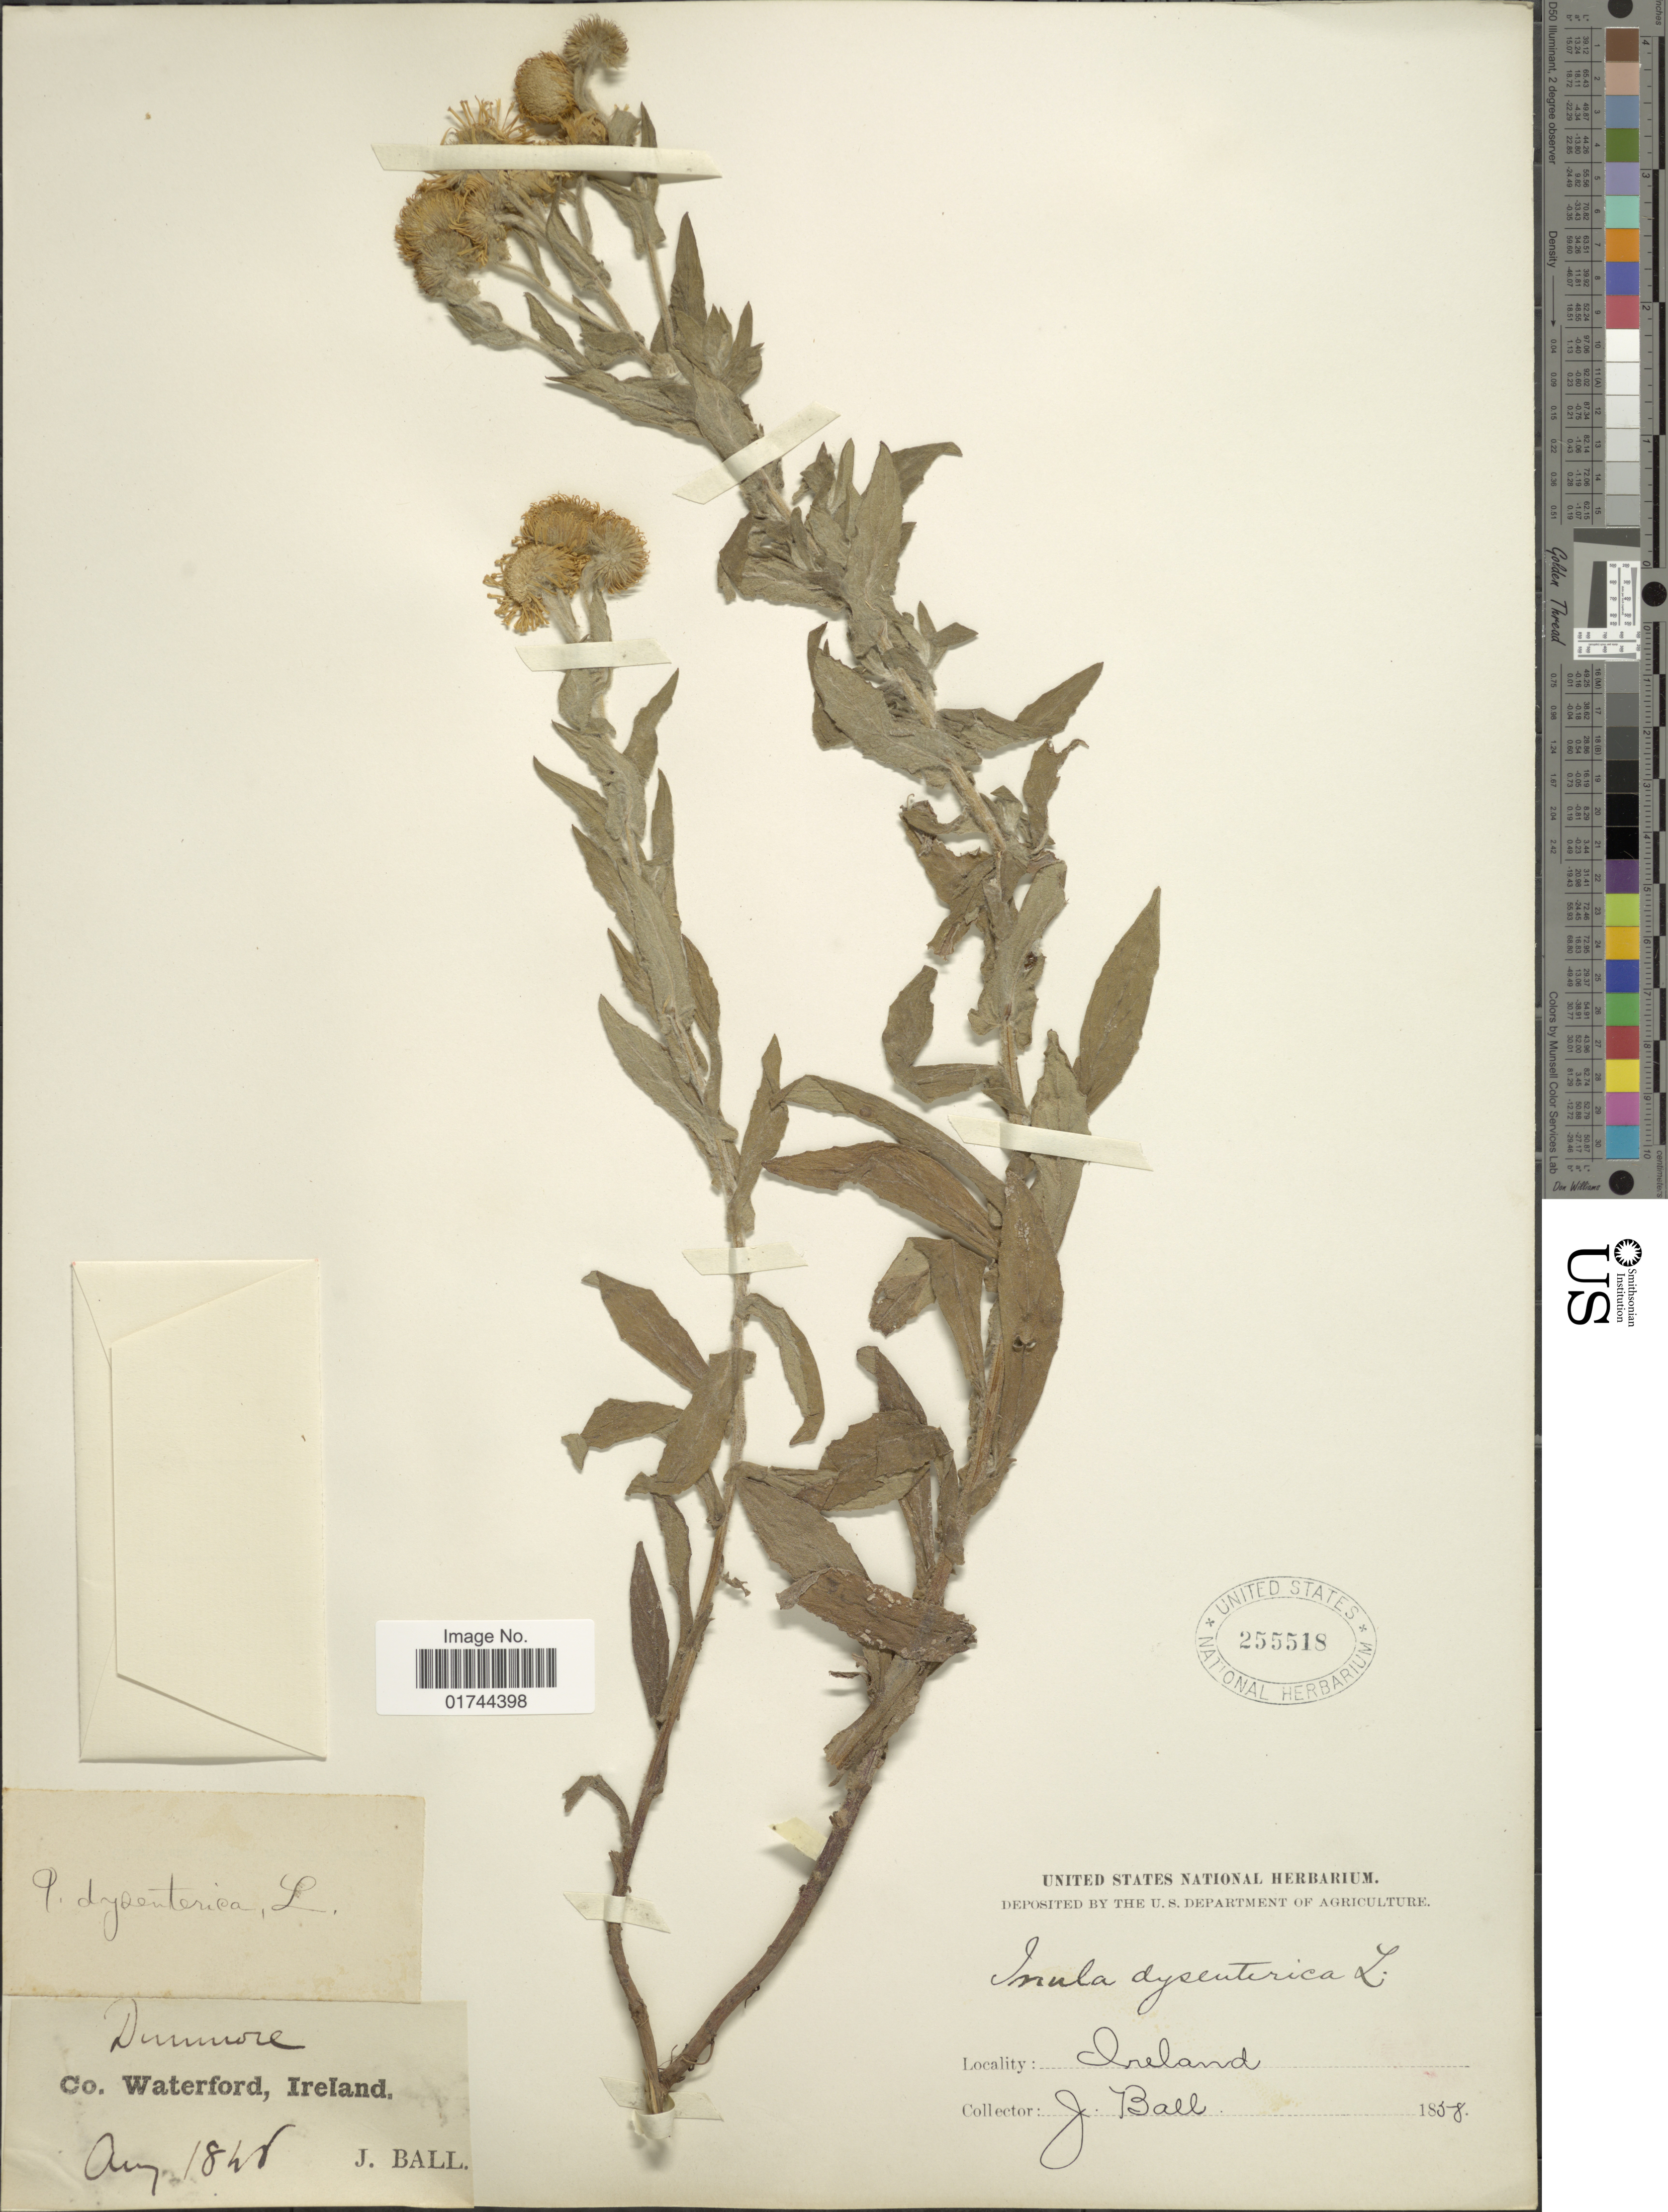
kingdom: Plantae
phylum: Tracheophyta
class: Magnoliopsida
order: Asterales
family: Asteraceae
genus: Pulicaria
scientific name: Pulicaria dysenterica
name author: (L.) Bernh.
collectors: J. Ball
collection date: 1858-08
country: Ireland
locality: Co. Waterford, Ireland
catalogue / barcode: US 255518